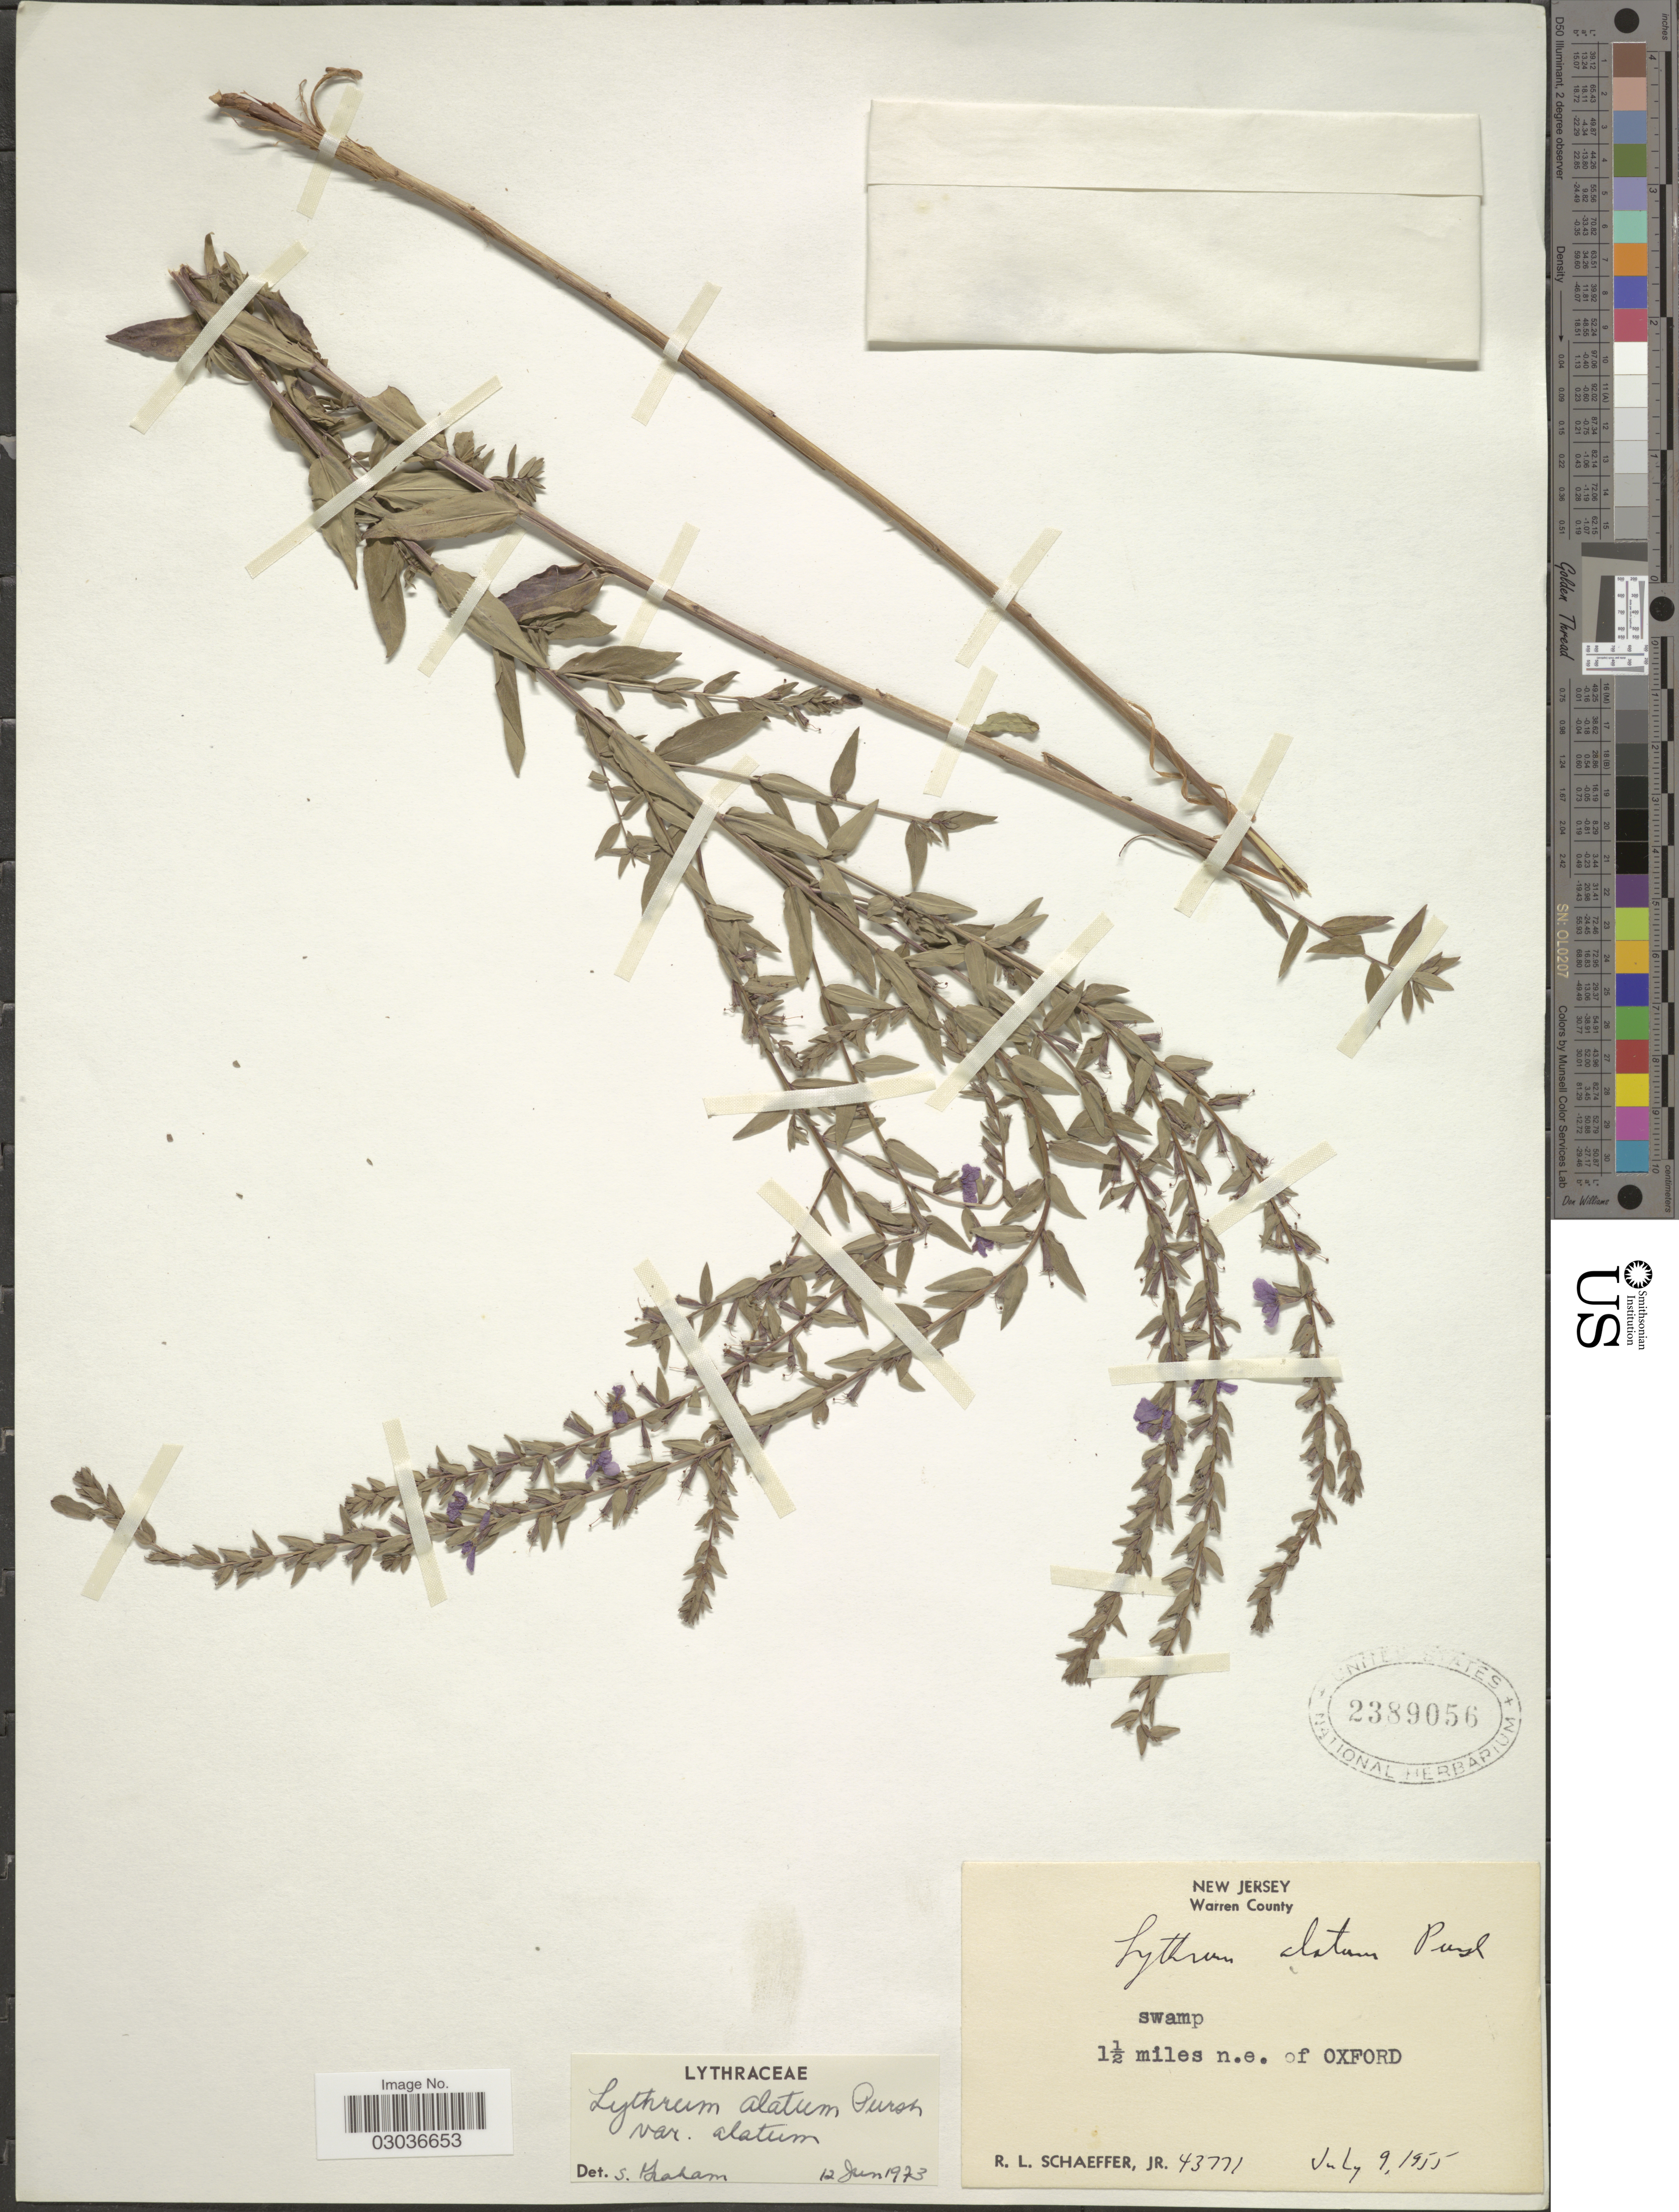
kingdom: Plantae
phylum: Tracheophyta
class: Magnoliopsida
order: Myrtales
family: Lythraceae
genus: Lythrum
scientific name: Lythrum alatum var. alatum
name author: Pursh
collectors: R. L. Schaeffer Jr.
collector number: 43771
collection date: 1955-07-09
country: United States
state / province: New Jersey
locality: Warren County. 1½ miles n.e. of Oxford.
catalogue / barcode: US 2389056